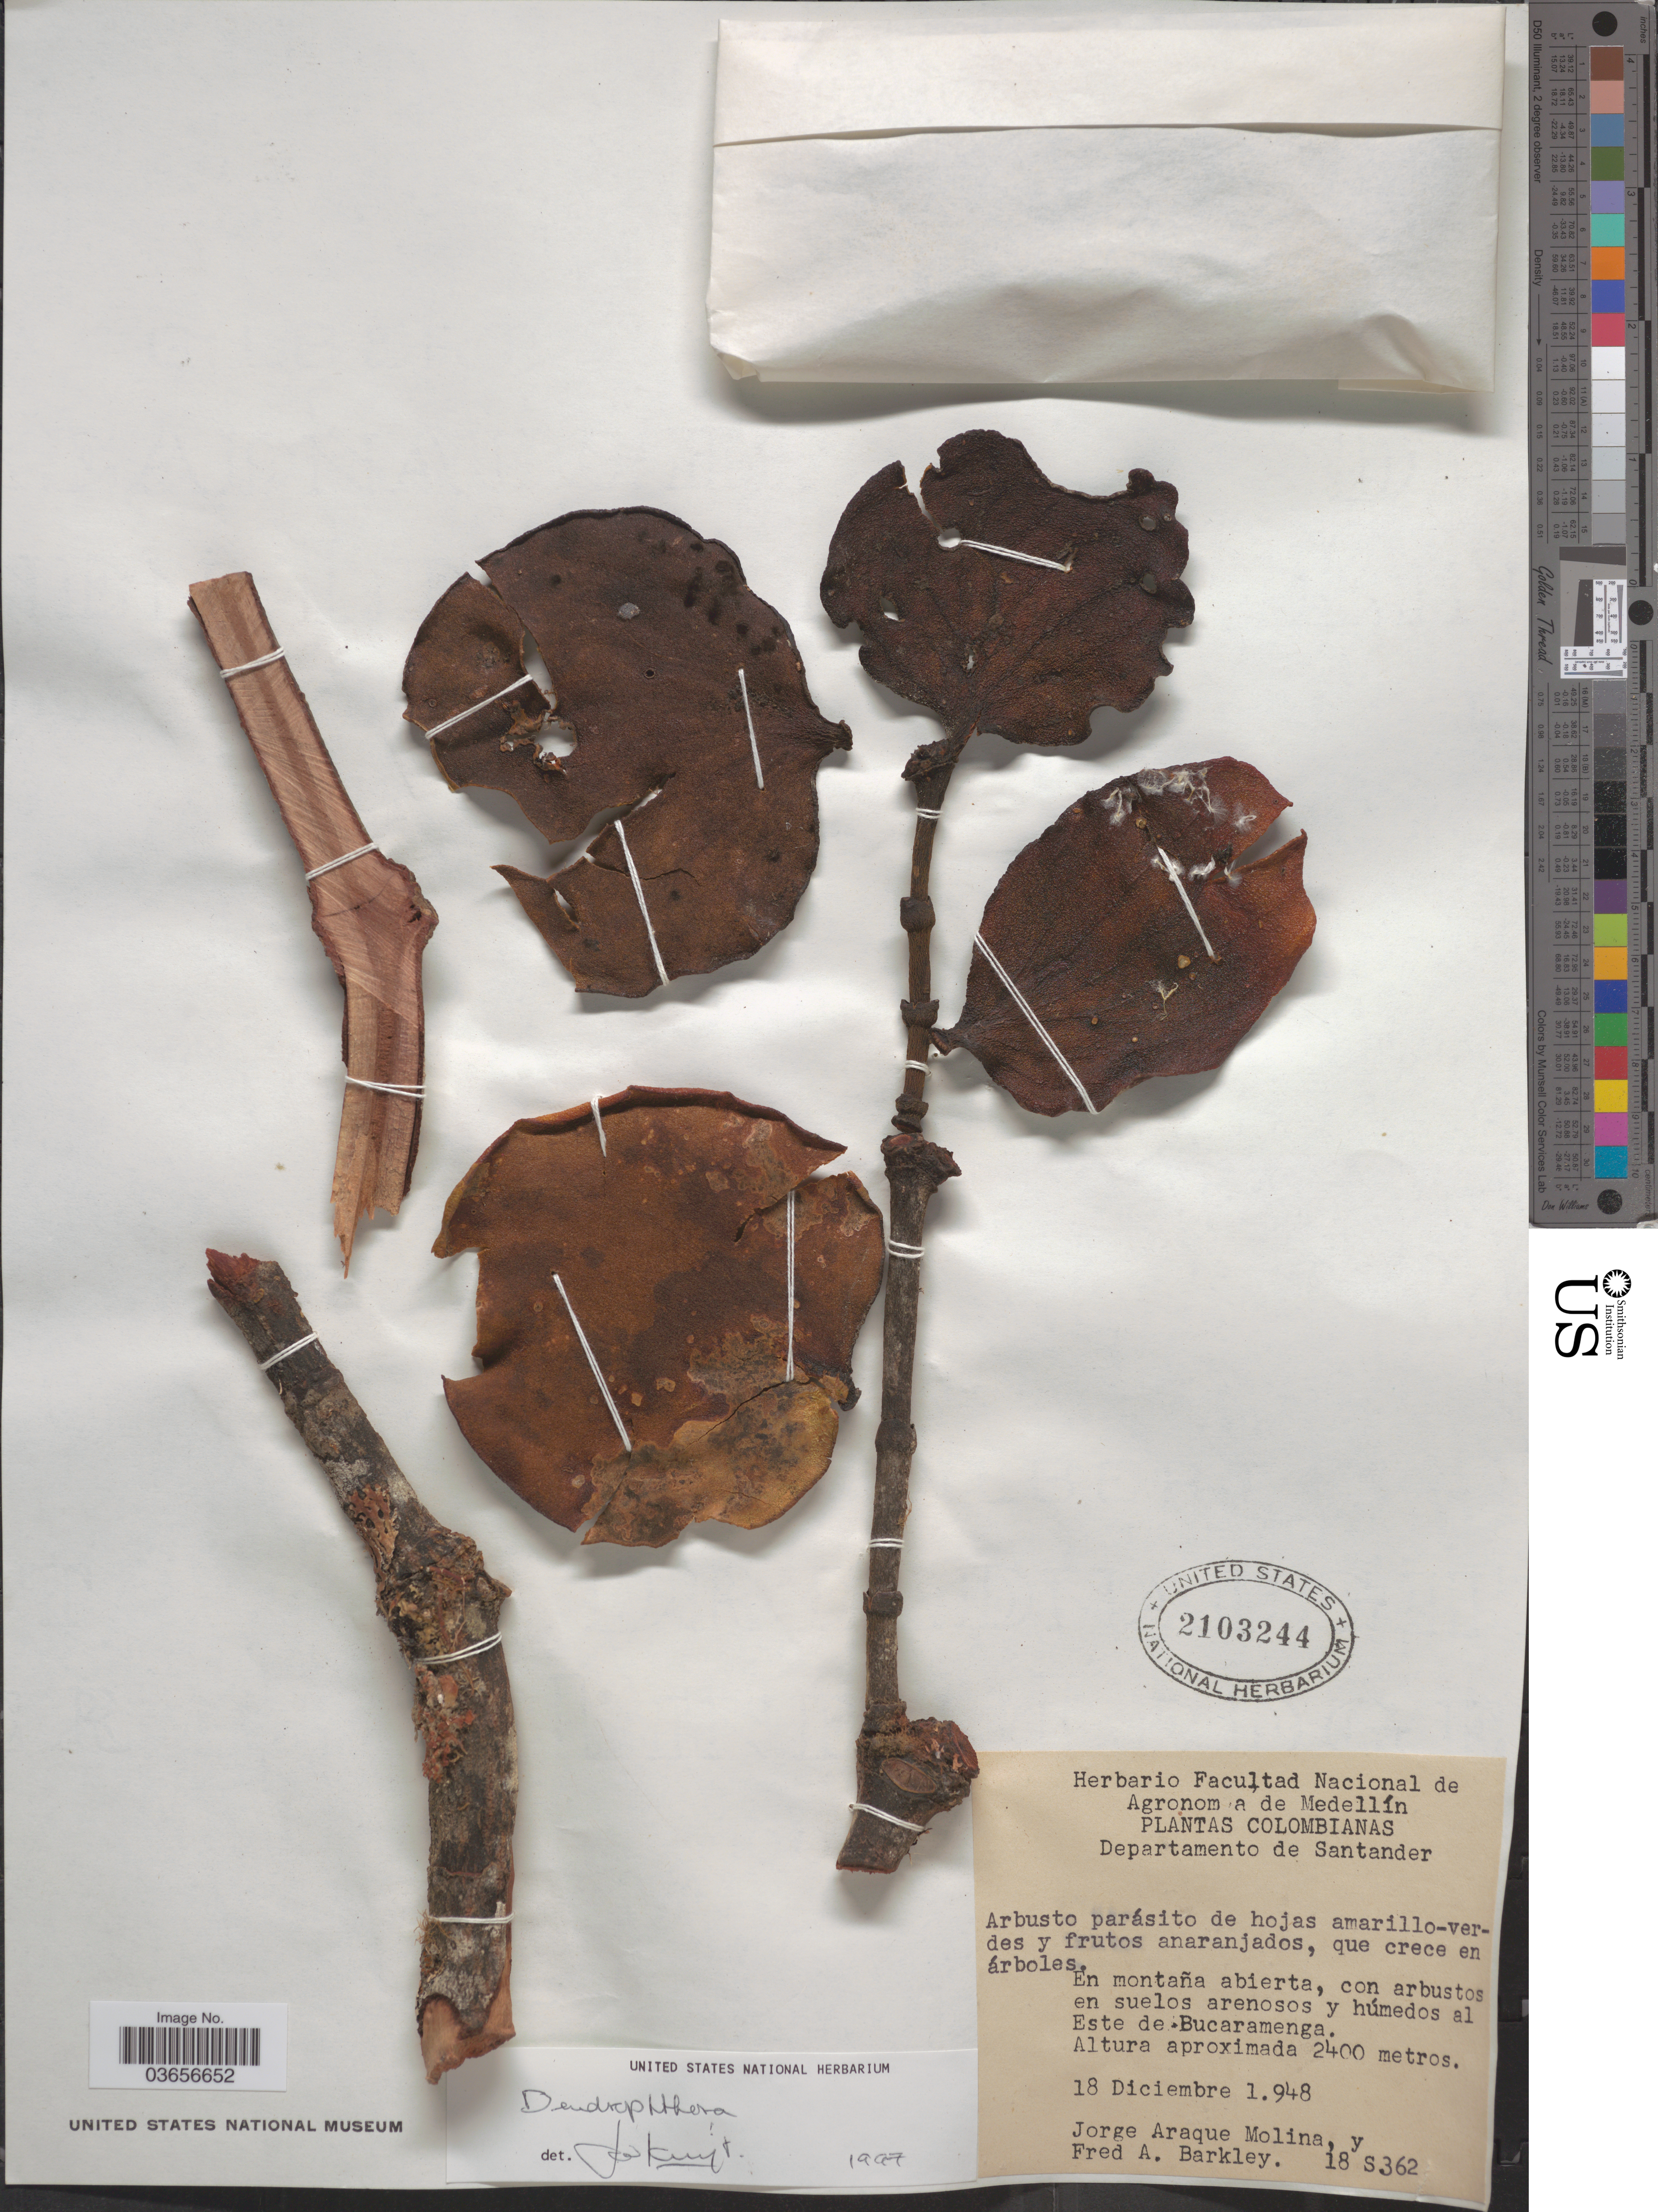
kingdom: Plantae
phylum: Tracheophyta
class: Magnoliopsida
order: Santalales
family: Viscaceae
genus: Dendrophthora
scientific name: Dendrophthora sp.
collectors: J. A. Molina & F. A. Barkley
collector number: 18S362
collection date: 1948-12-18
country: Colombia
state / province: Santander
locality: Departamento de Santander. En montaña abierta, con arbustos en suelos arenosos y húmedos al Este de Bucaramenga.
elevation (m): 2400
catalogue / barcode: US 2103244